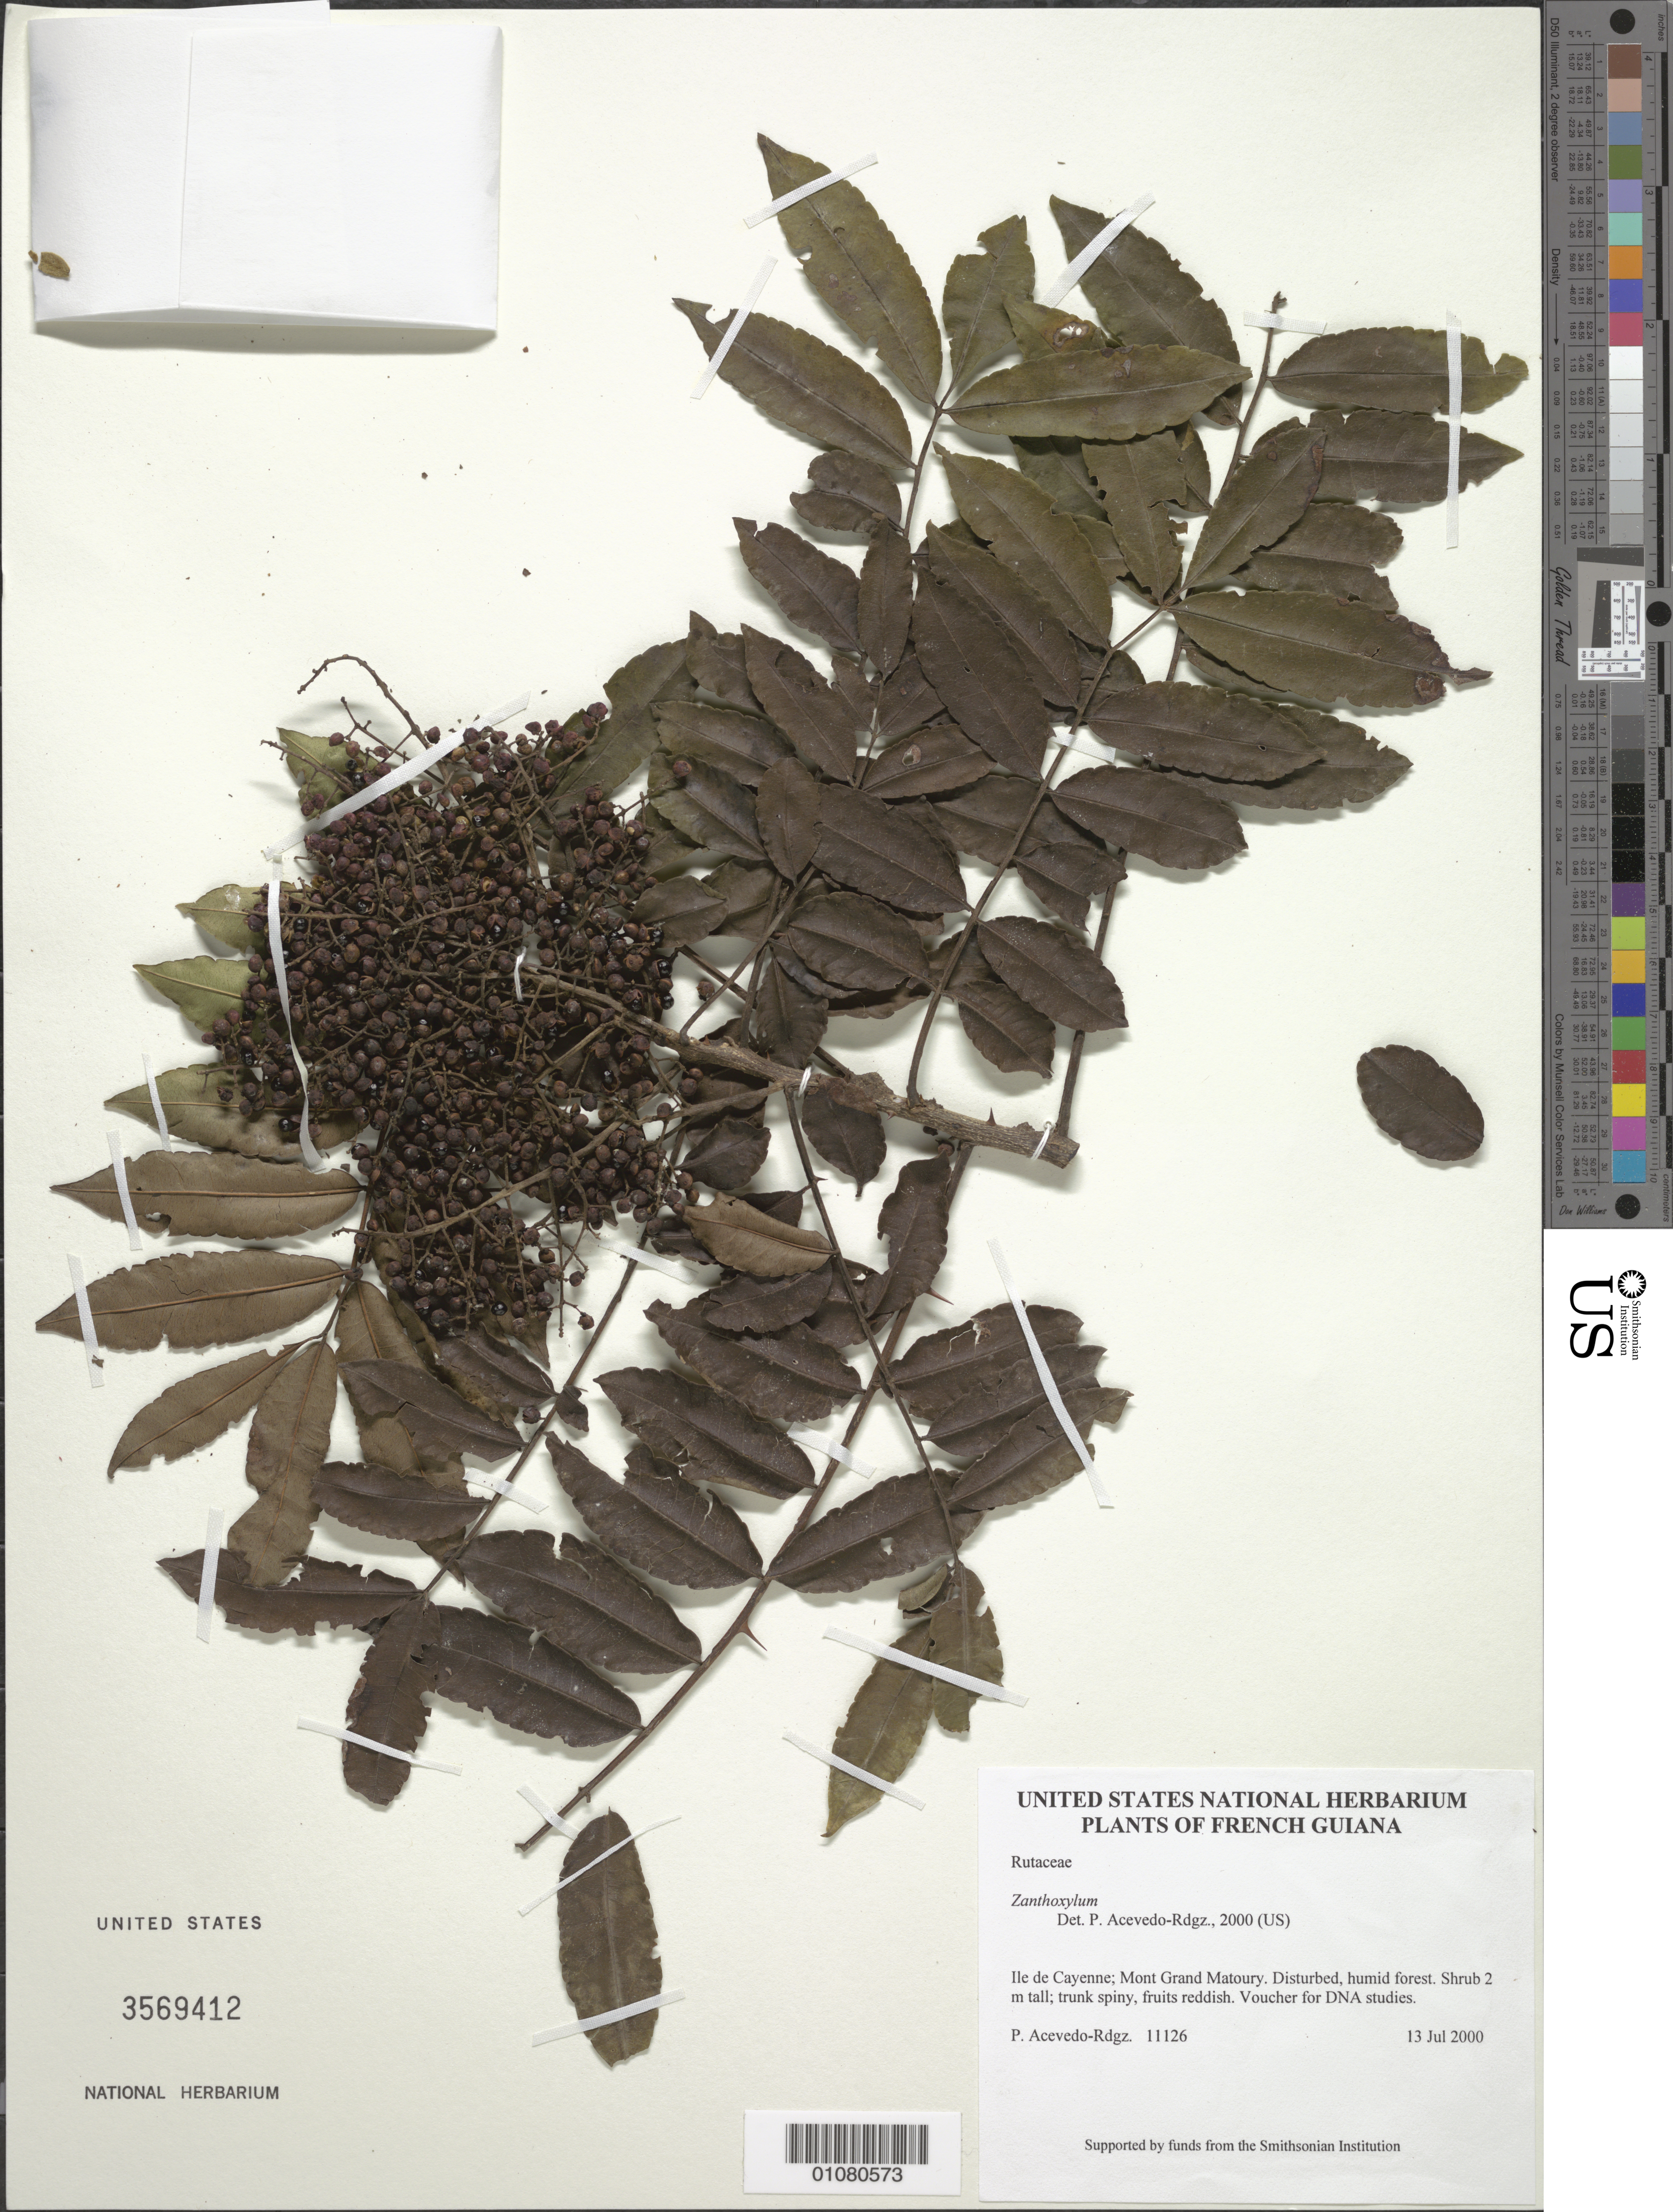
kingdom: Plantae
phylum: Tracheophyta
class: Magnoliopsida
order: Sapindales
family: Rutaceae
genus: Zanthoxylum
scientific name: Zanthoxylum rhoifolium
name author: Lam.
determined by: Londoño-Echeverri, Y.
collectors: P. Acevedo-Rodr. & M.-F. Prévost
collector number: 11126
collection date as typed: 13-Jul-00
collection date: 2000-07-13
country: French Guiana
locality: Ile de Cayenne; Mont Grand Matoury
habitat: Disturbed, humid forest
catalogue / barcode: US 3569412